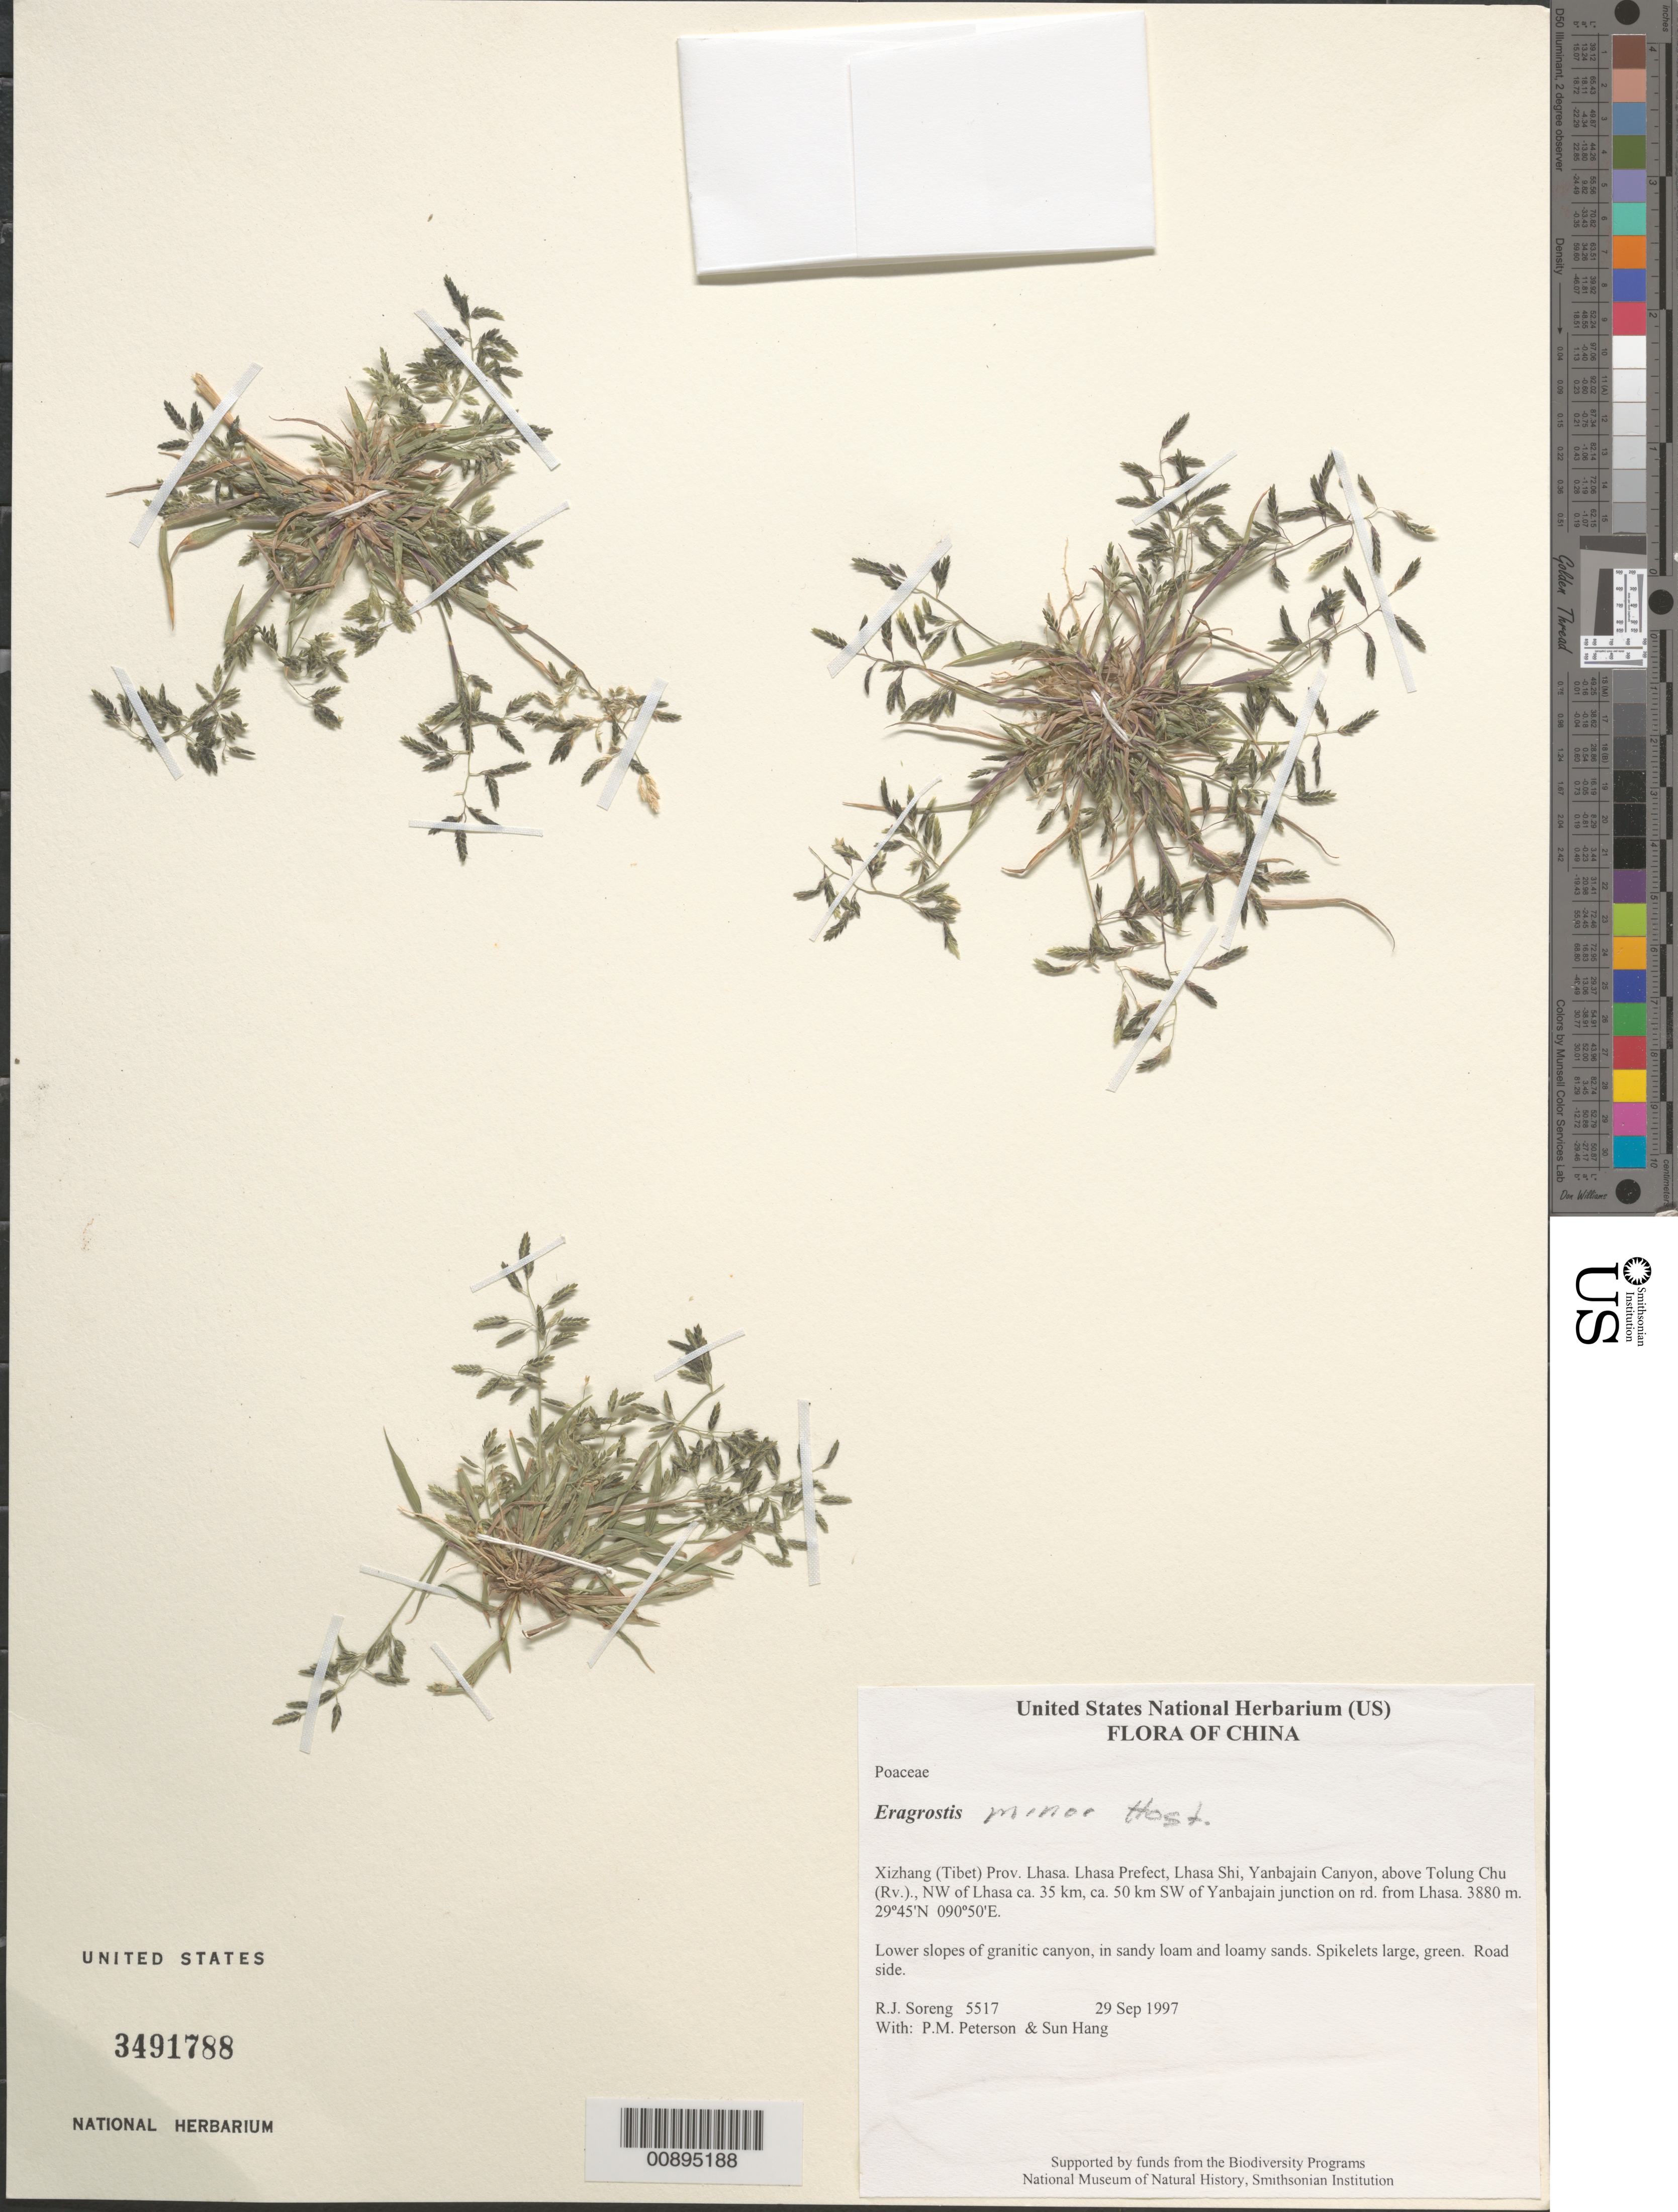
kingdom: Plantae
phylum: Tracheophyta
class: Liliopsida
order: Poales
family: Poaceae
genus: Eragrostis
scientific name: Eragrostis minor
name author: Host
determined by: Soreng, Robert J., Research Associate (BOT), Smithsonian Institution - National Museum of Natural History (UNITED STATES)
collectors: R. J. Soreng, P. M. Peterson & Sun Hang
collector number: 5517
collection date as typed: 29 Sep 1997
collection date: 1997-09-29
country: China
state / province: Xizang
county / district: Lhasa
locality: Lhasa Prefect, Lhasa Shi, Yanbajain Canyon, above Tolung Chu (Rv.)., NW of Lhasa ca. 35 km, ca. 50 km SW of Yanbajain junction on rd. from Lhasa.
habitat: Lower slopes of granitic canyon, in sandy loam and loamy sands.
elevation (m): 3880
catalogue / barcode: US 3491788